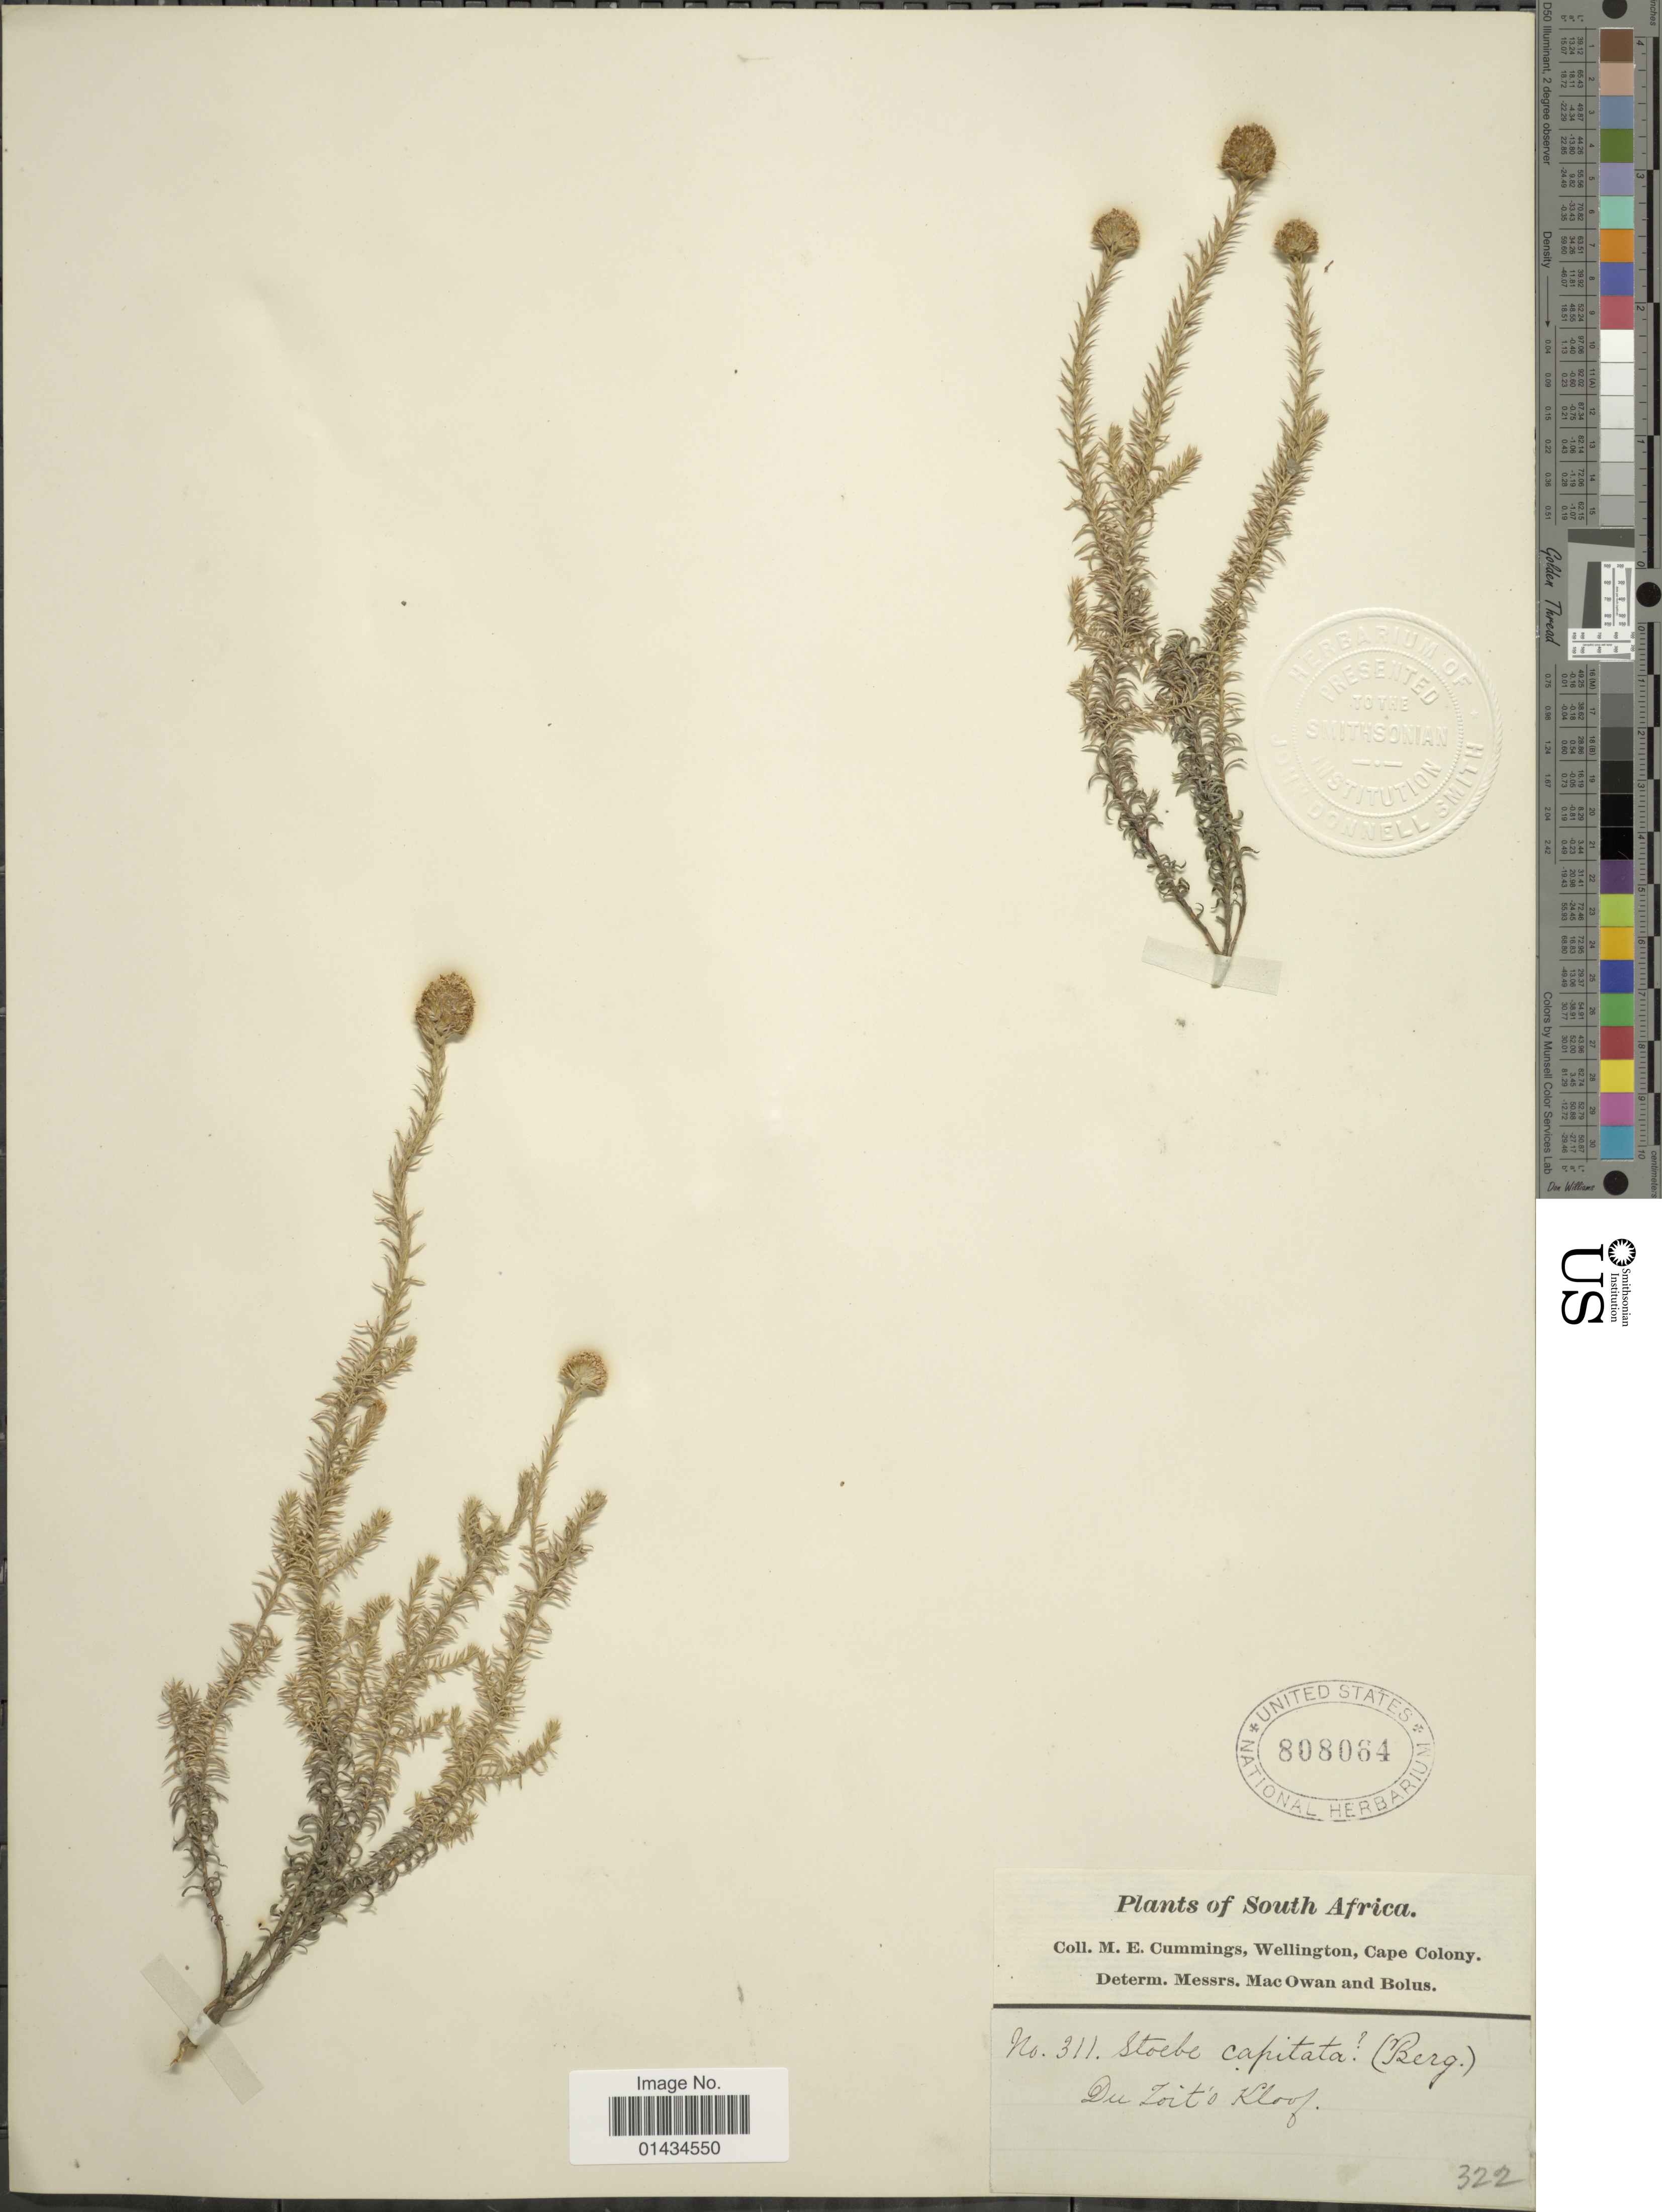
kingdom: Plantae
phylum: Tracheophyta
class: Magnoliopsida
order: Asterales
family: Asteraceae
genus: Stoebe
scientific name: Stoebe capitata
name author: P.J. Bergius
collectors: M. E. Cummings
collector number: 311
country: South Africa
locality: Du Zoit's Kloof [unsure placement]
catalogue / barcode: US 808064